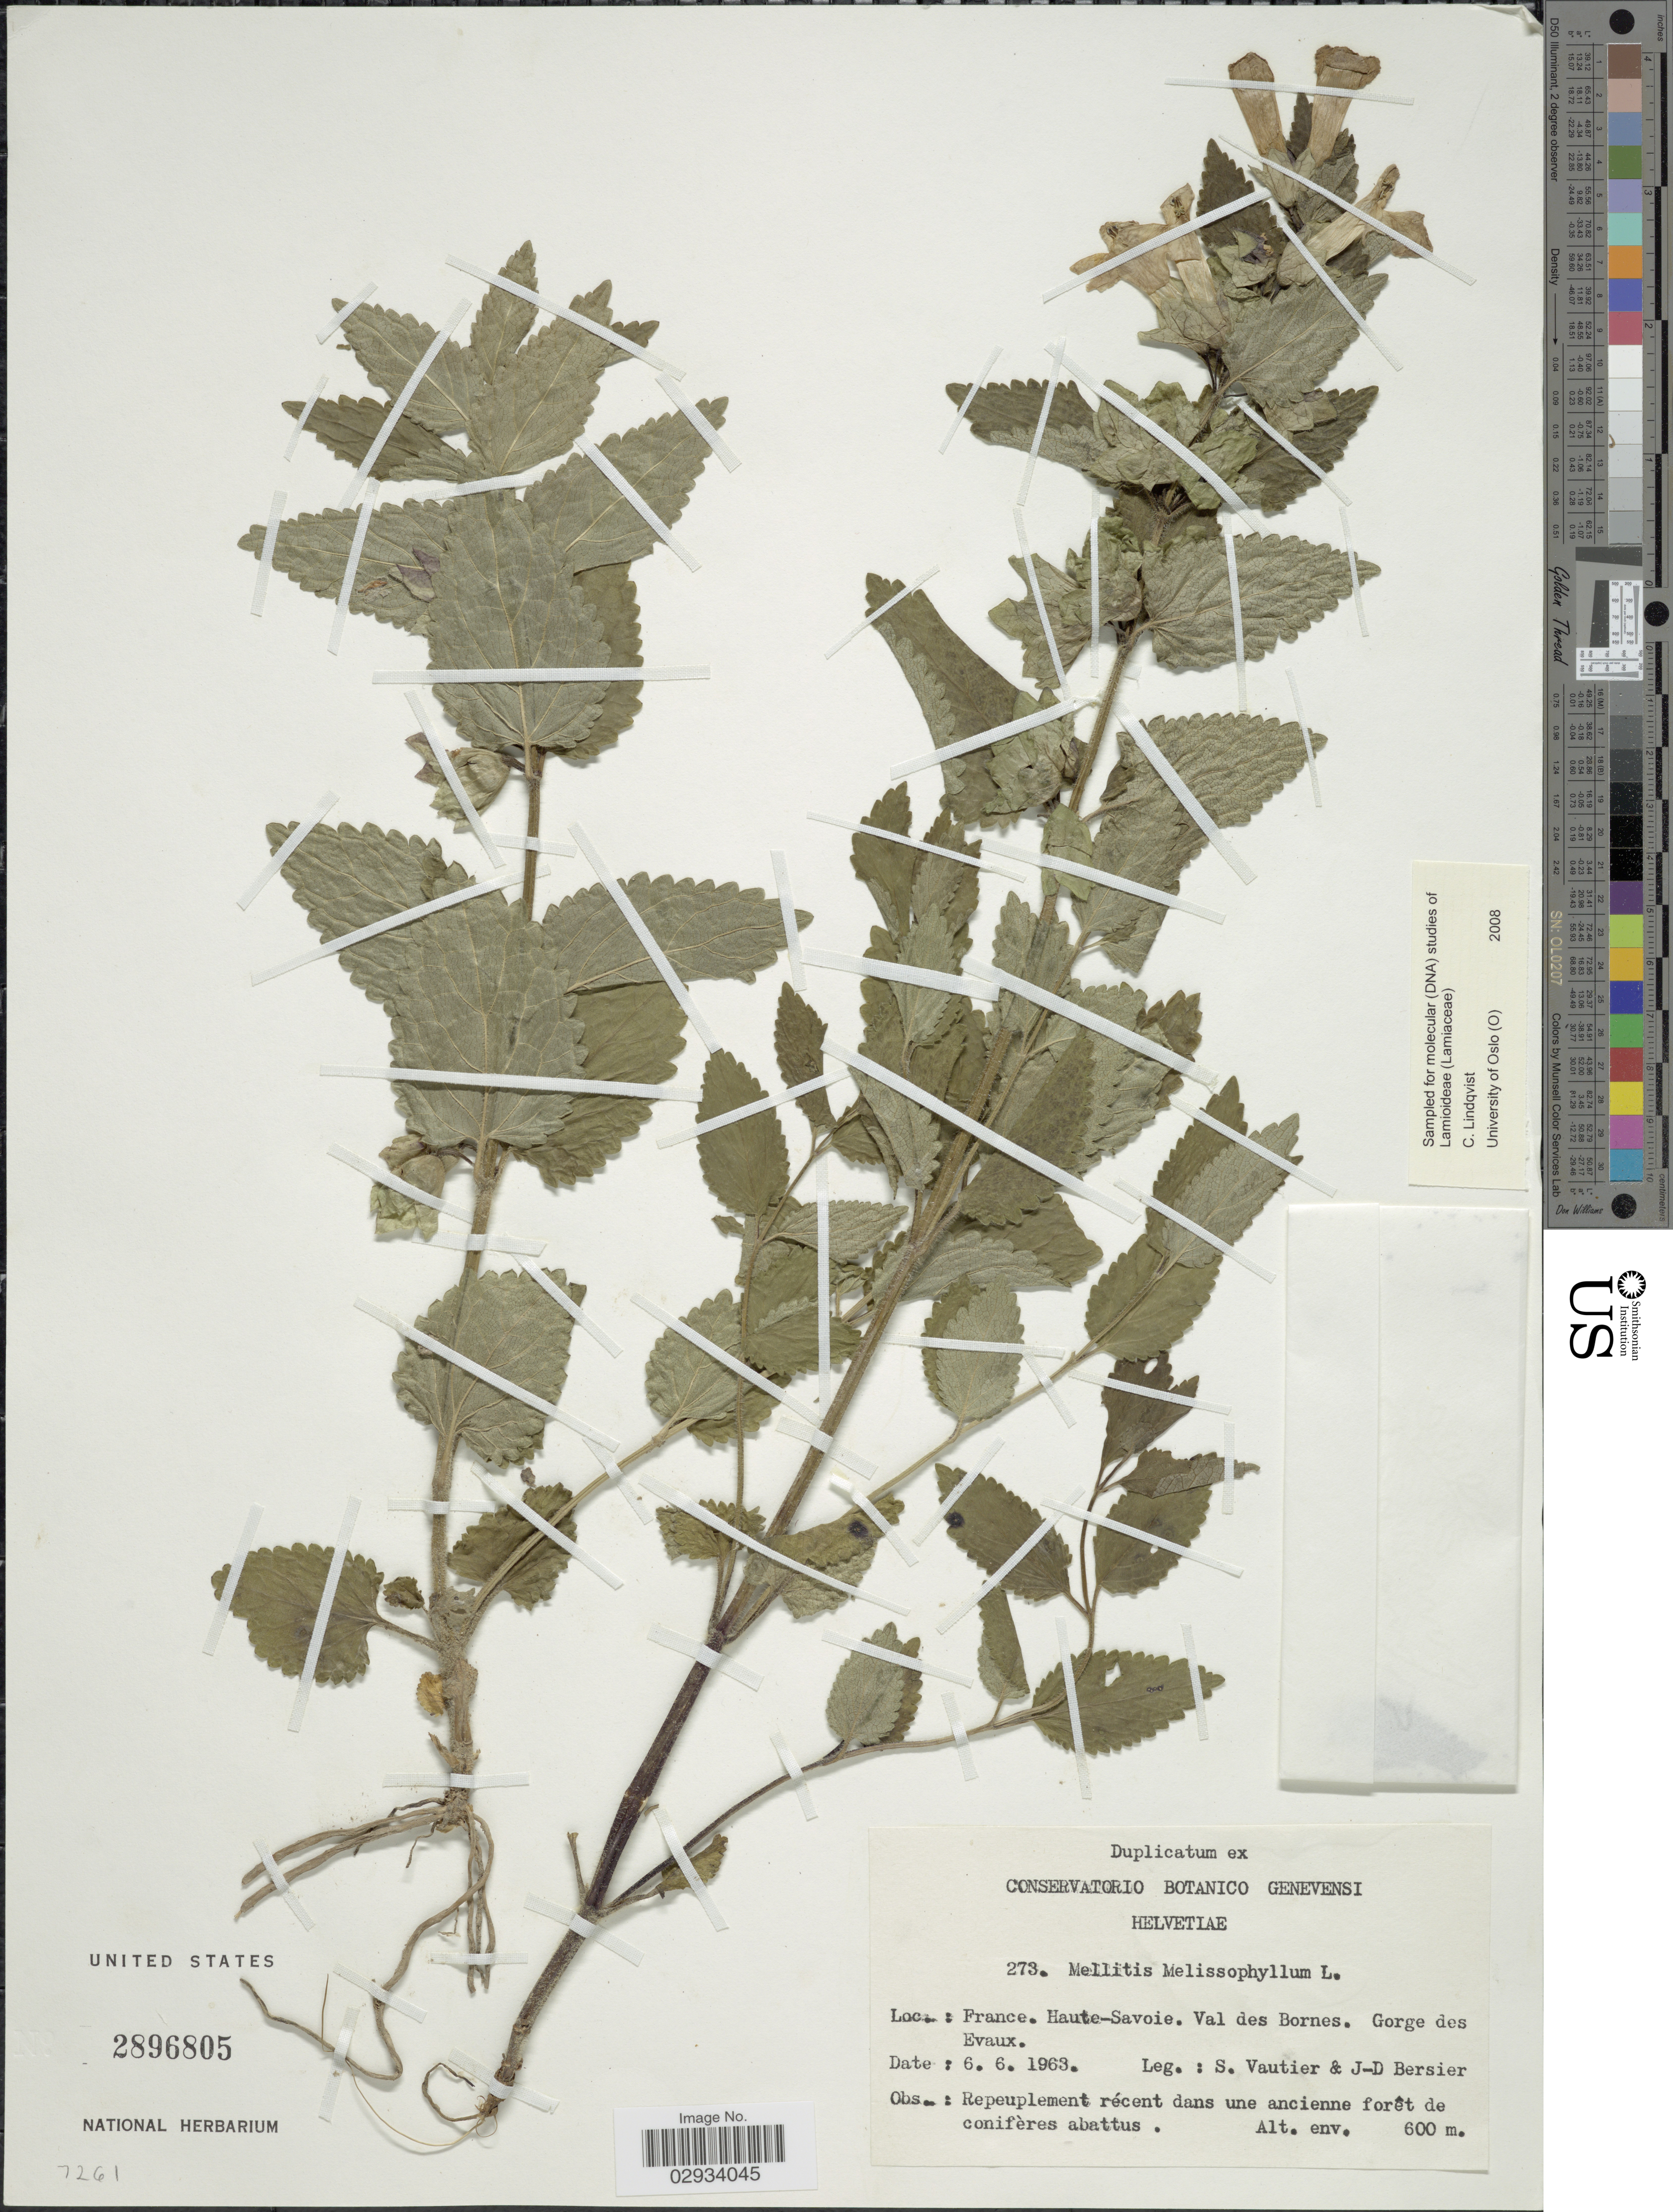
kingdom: Plantae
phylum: Tracheophyta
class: Magnoliopsida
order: Lamiales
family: Lamiaceae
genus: Melittis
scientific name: Melittis melissophyllum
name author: L.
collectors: S. Vautier & Bersier, J.D.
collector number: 273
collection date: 1963-06-06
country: France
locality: France, Haute-Savoie, Val des Bornes, Gorge des Evaux.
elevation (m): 600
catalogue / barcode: US 2896805